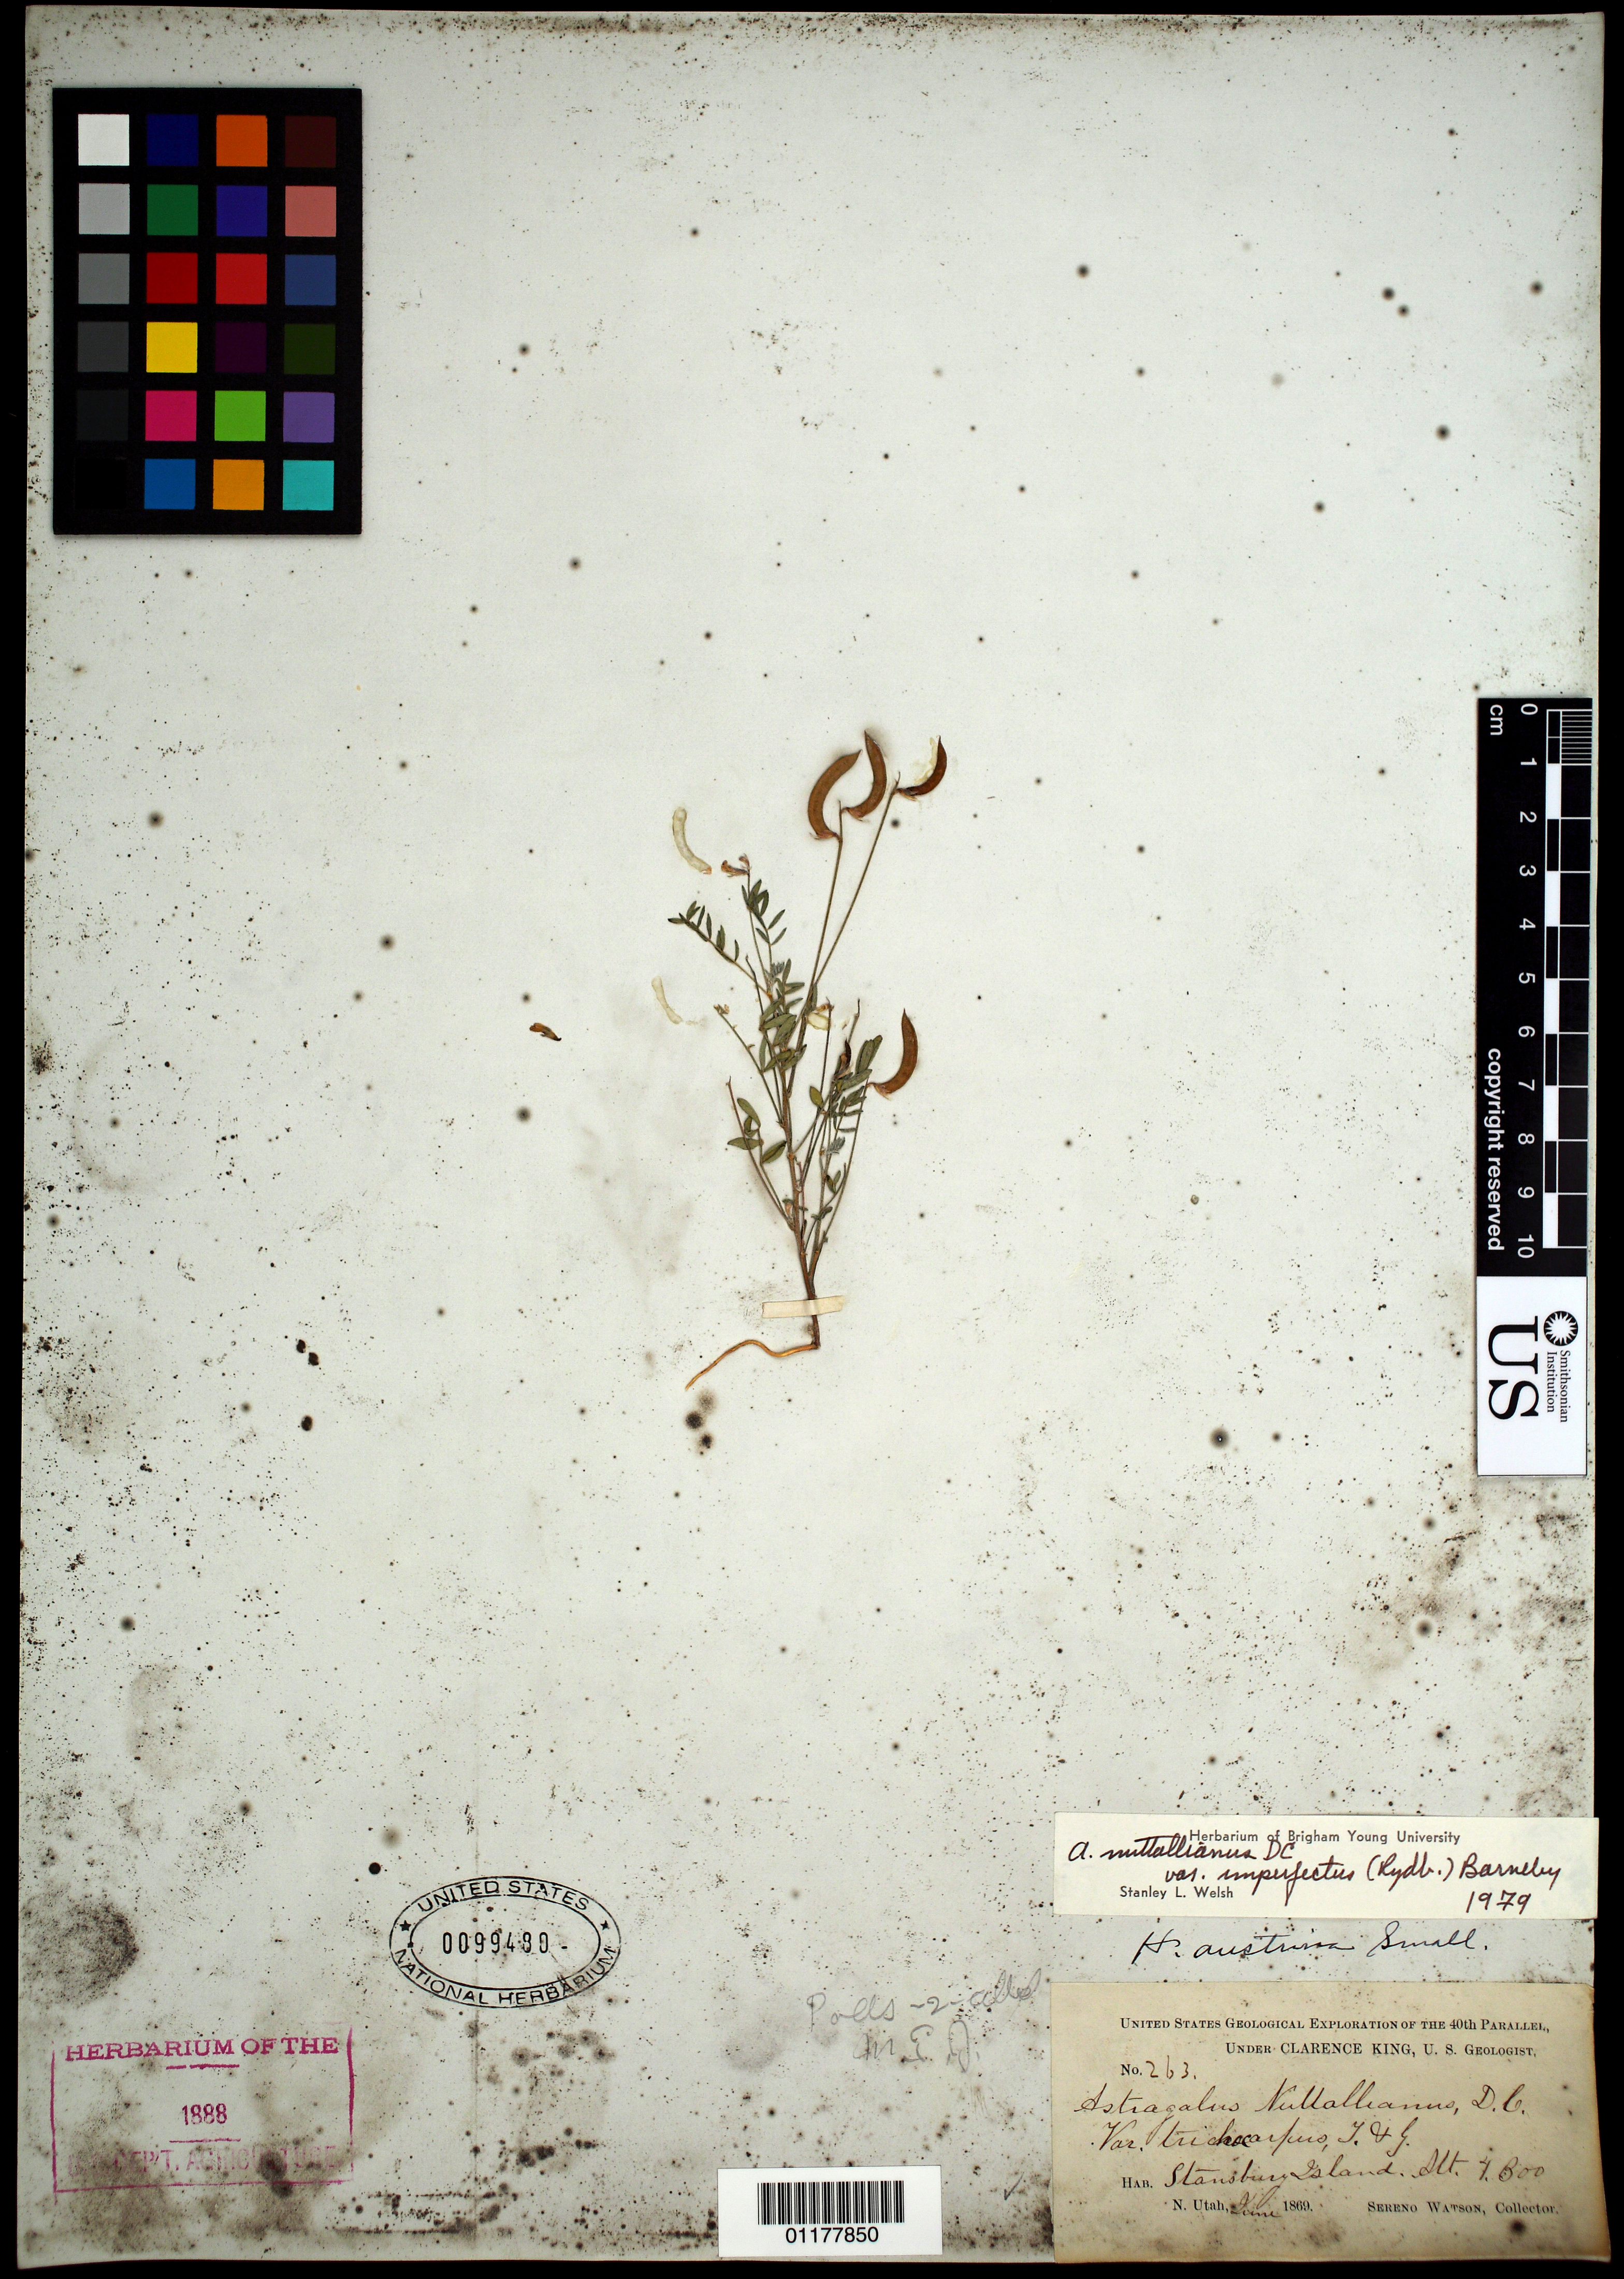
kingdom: Plantae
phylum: Tracheophyta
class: Magnoliopsida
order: Fabales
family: Fabaceae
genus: Astragalus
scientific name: Astragalus nuttallianus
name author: DC.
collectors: S. Watson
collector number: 263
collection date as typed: Jun 1869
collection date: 1869-06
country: United States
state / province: Utah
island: Stansbury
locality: N. Utah.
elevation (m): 1311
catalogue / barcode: US 99480